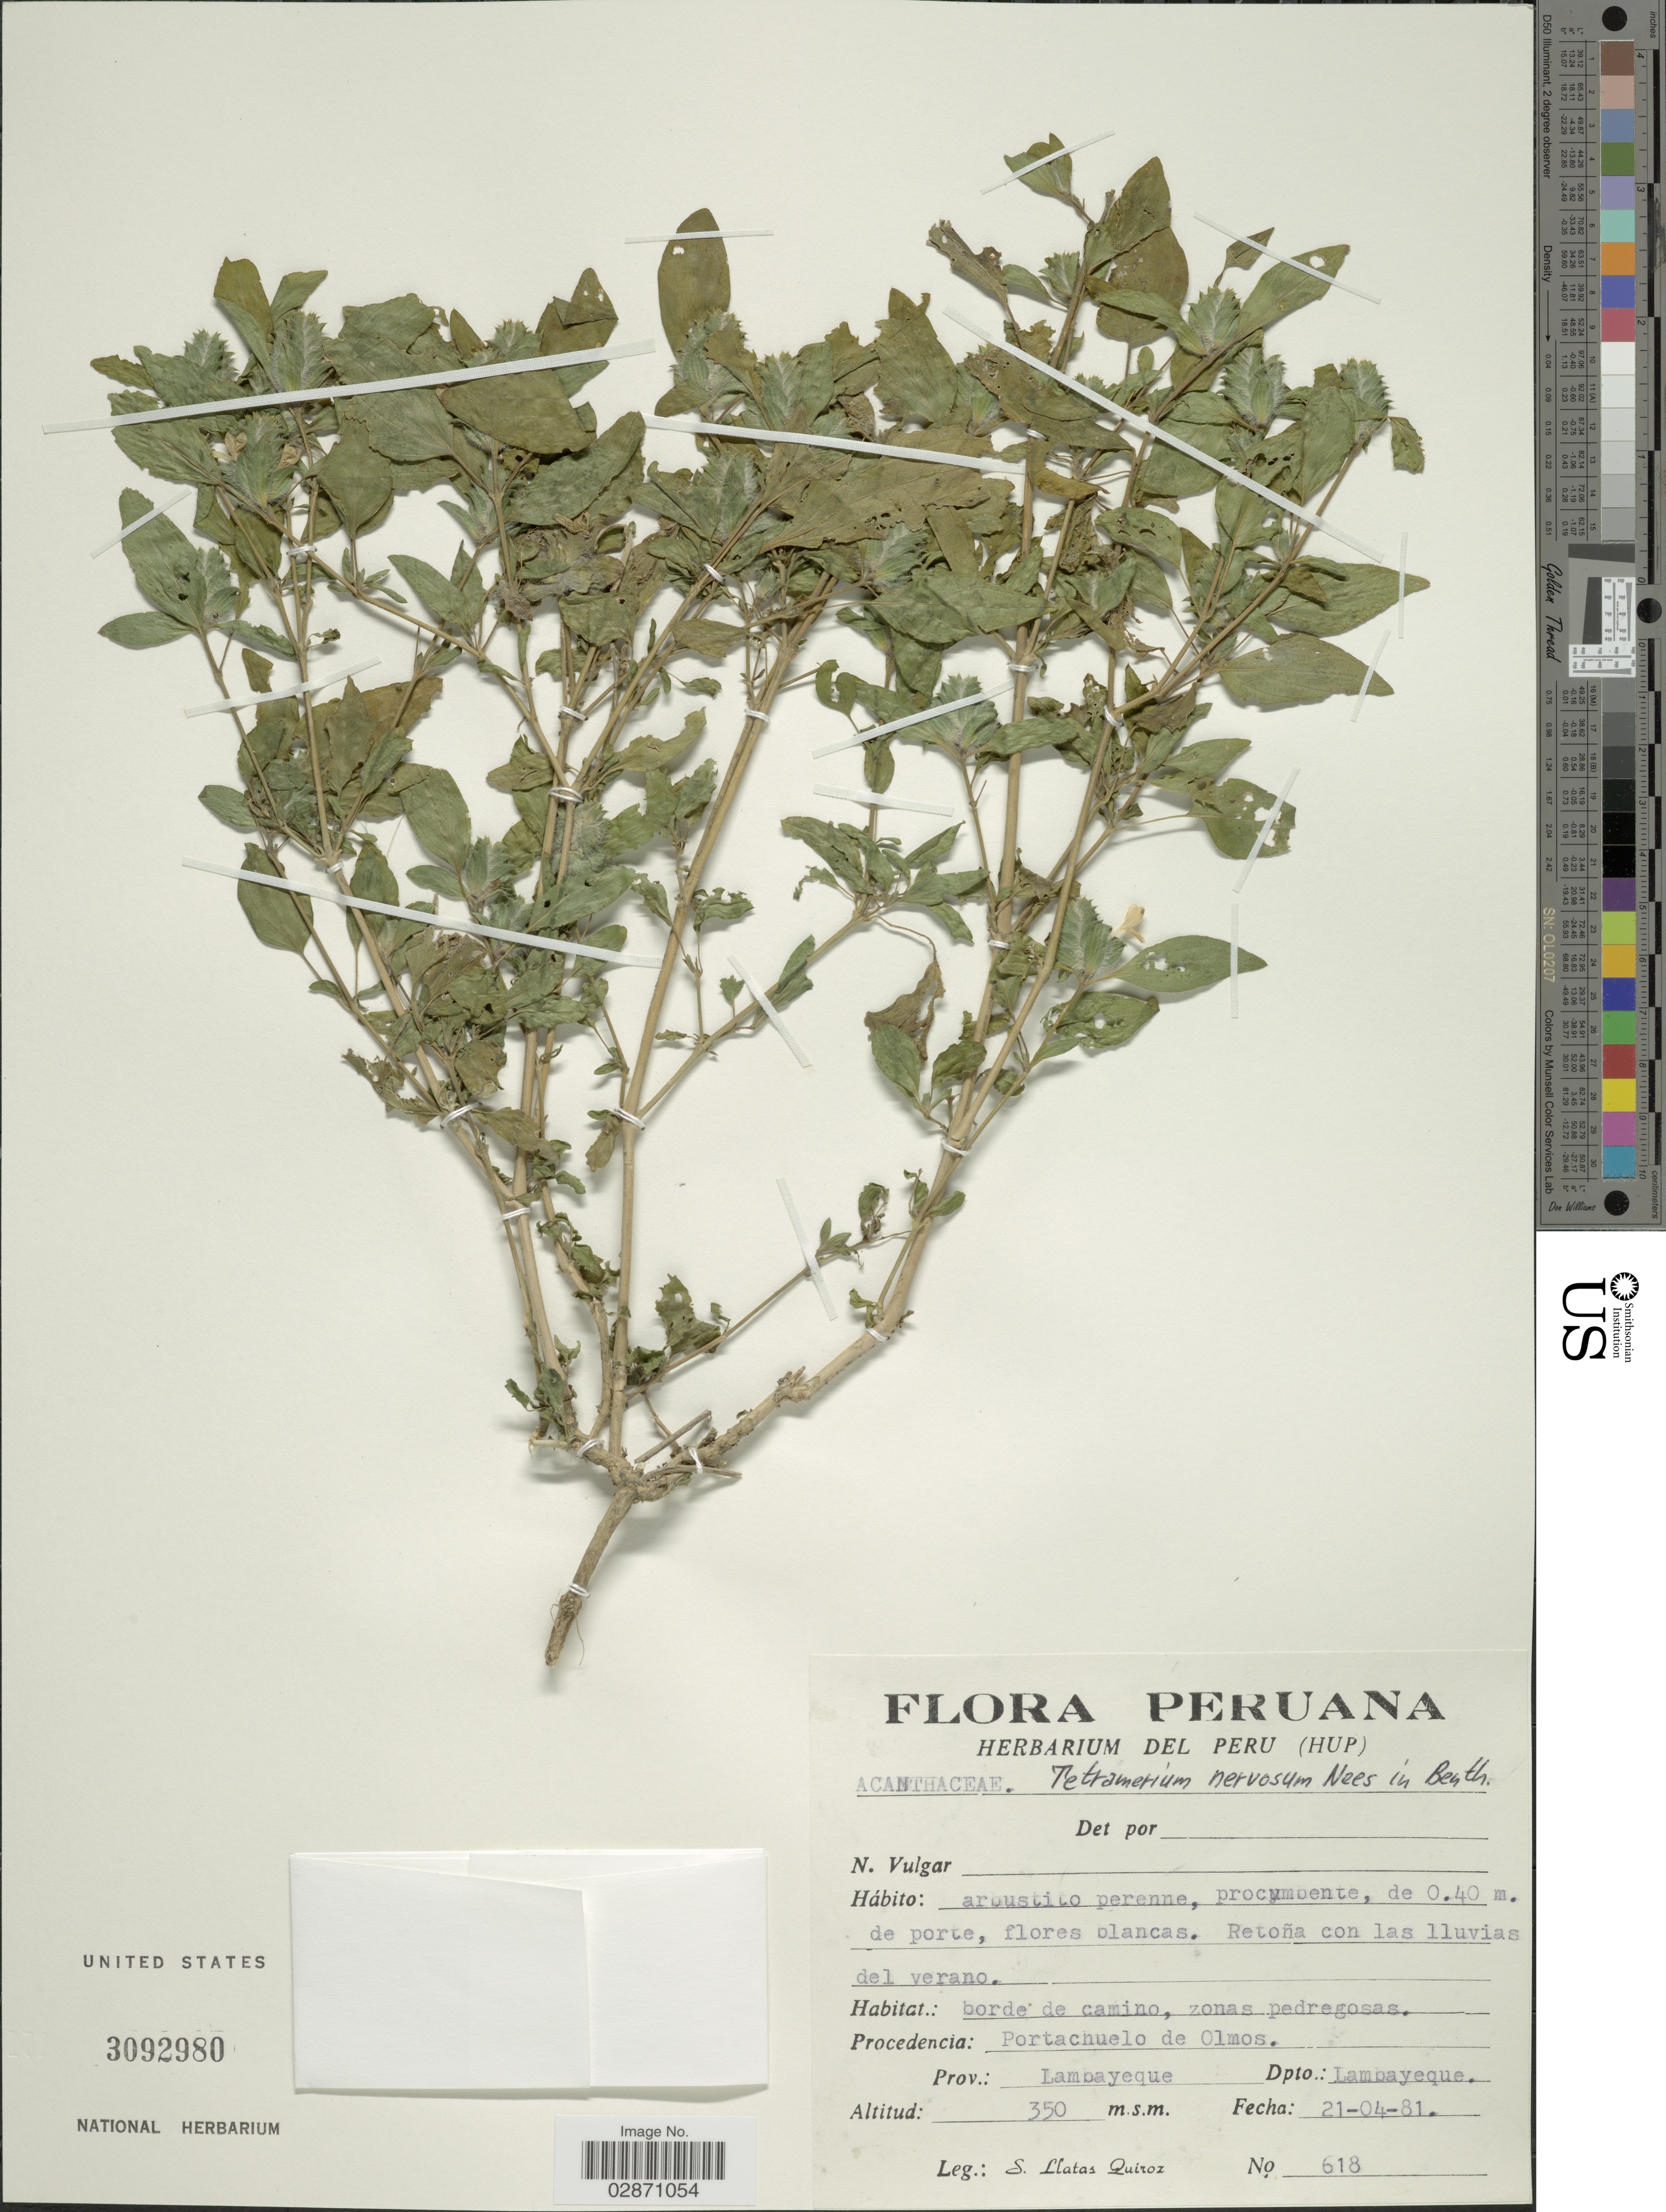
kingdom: Plantae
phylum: Tracheophyta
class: Magnoliopsida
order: Lamiales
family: Acanthaceae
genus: Tetramerium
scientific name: Tetramerium nervosum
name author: Nees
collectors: S. L. Quiroz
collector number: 618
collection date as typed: Transcribed d/m/y: 21/4/81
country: Peru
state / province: Lambayeque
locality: Portachuelo de Olmos, Dpto. Lambayeque.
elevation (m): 350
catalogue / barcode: US 3092980